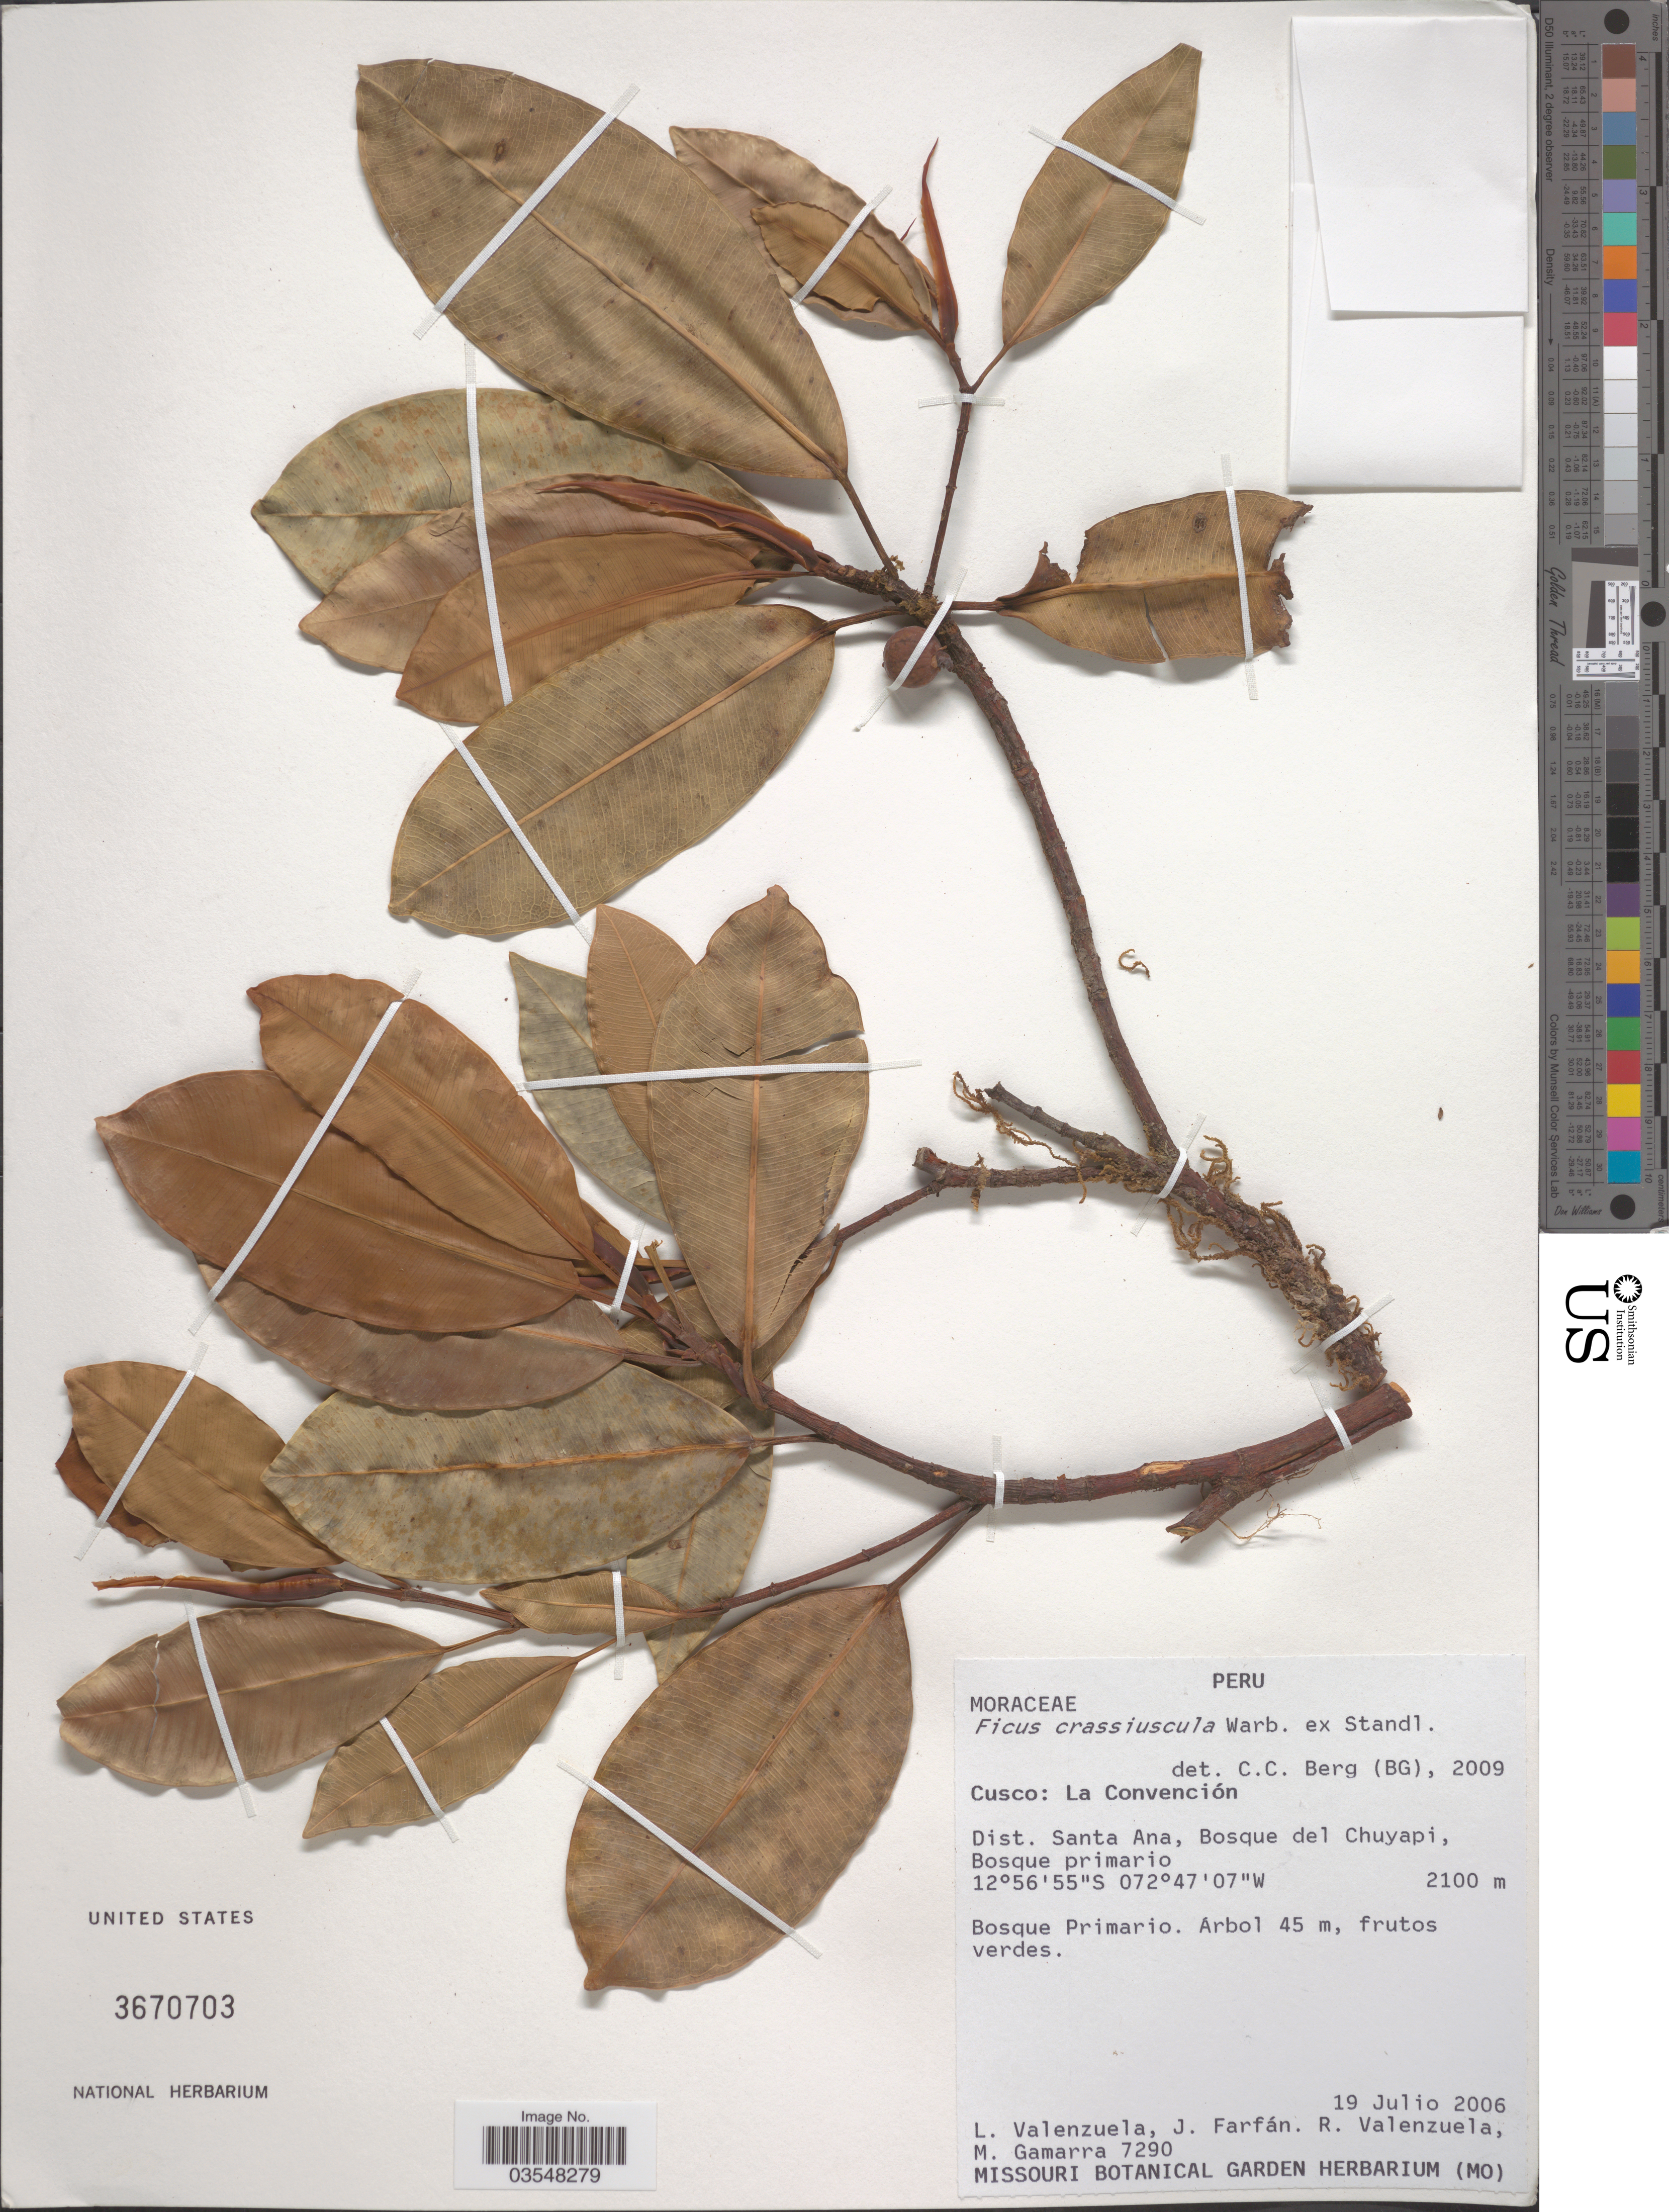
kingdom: Plantae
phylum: Tracheophyta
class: Magnoliopsida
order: Rosales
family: Moraceae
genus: Ficus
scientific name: Ficus crassiuscula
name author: Warb. ex Standl.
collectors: L. Valenzuela, J. Farfán, R. Valenzuela & M. Gamarra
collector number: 7290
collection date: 2006-07-19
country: Peru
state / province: Cusco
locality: La Convención. Dist. Santa Ana, Bosque del Chuyapi.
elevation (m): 2100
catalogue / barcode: US 3670703